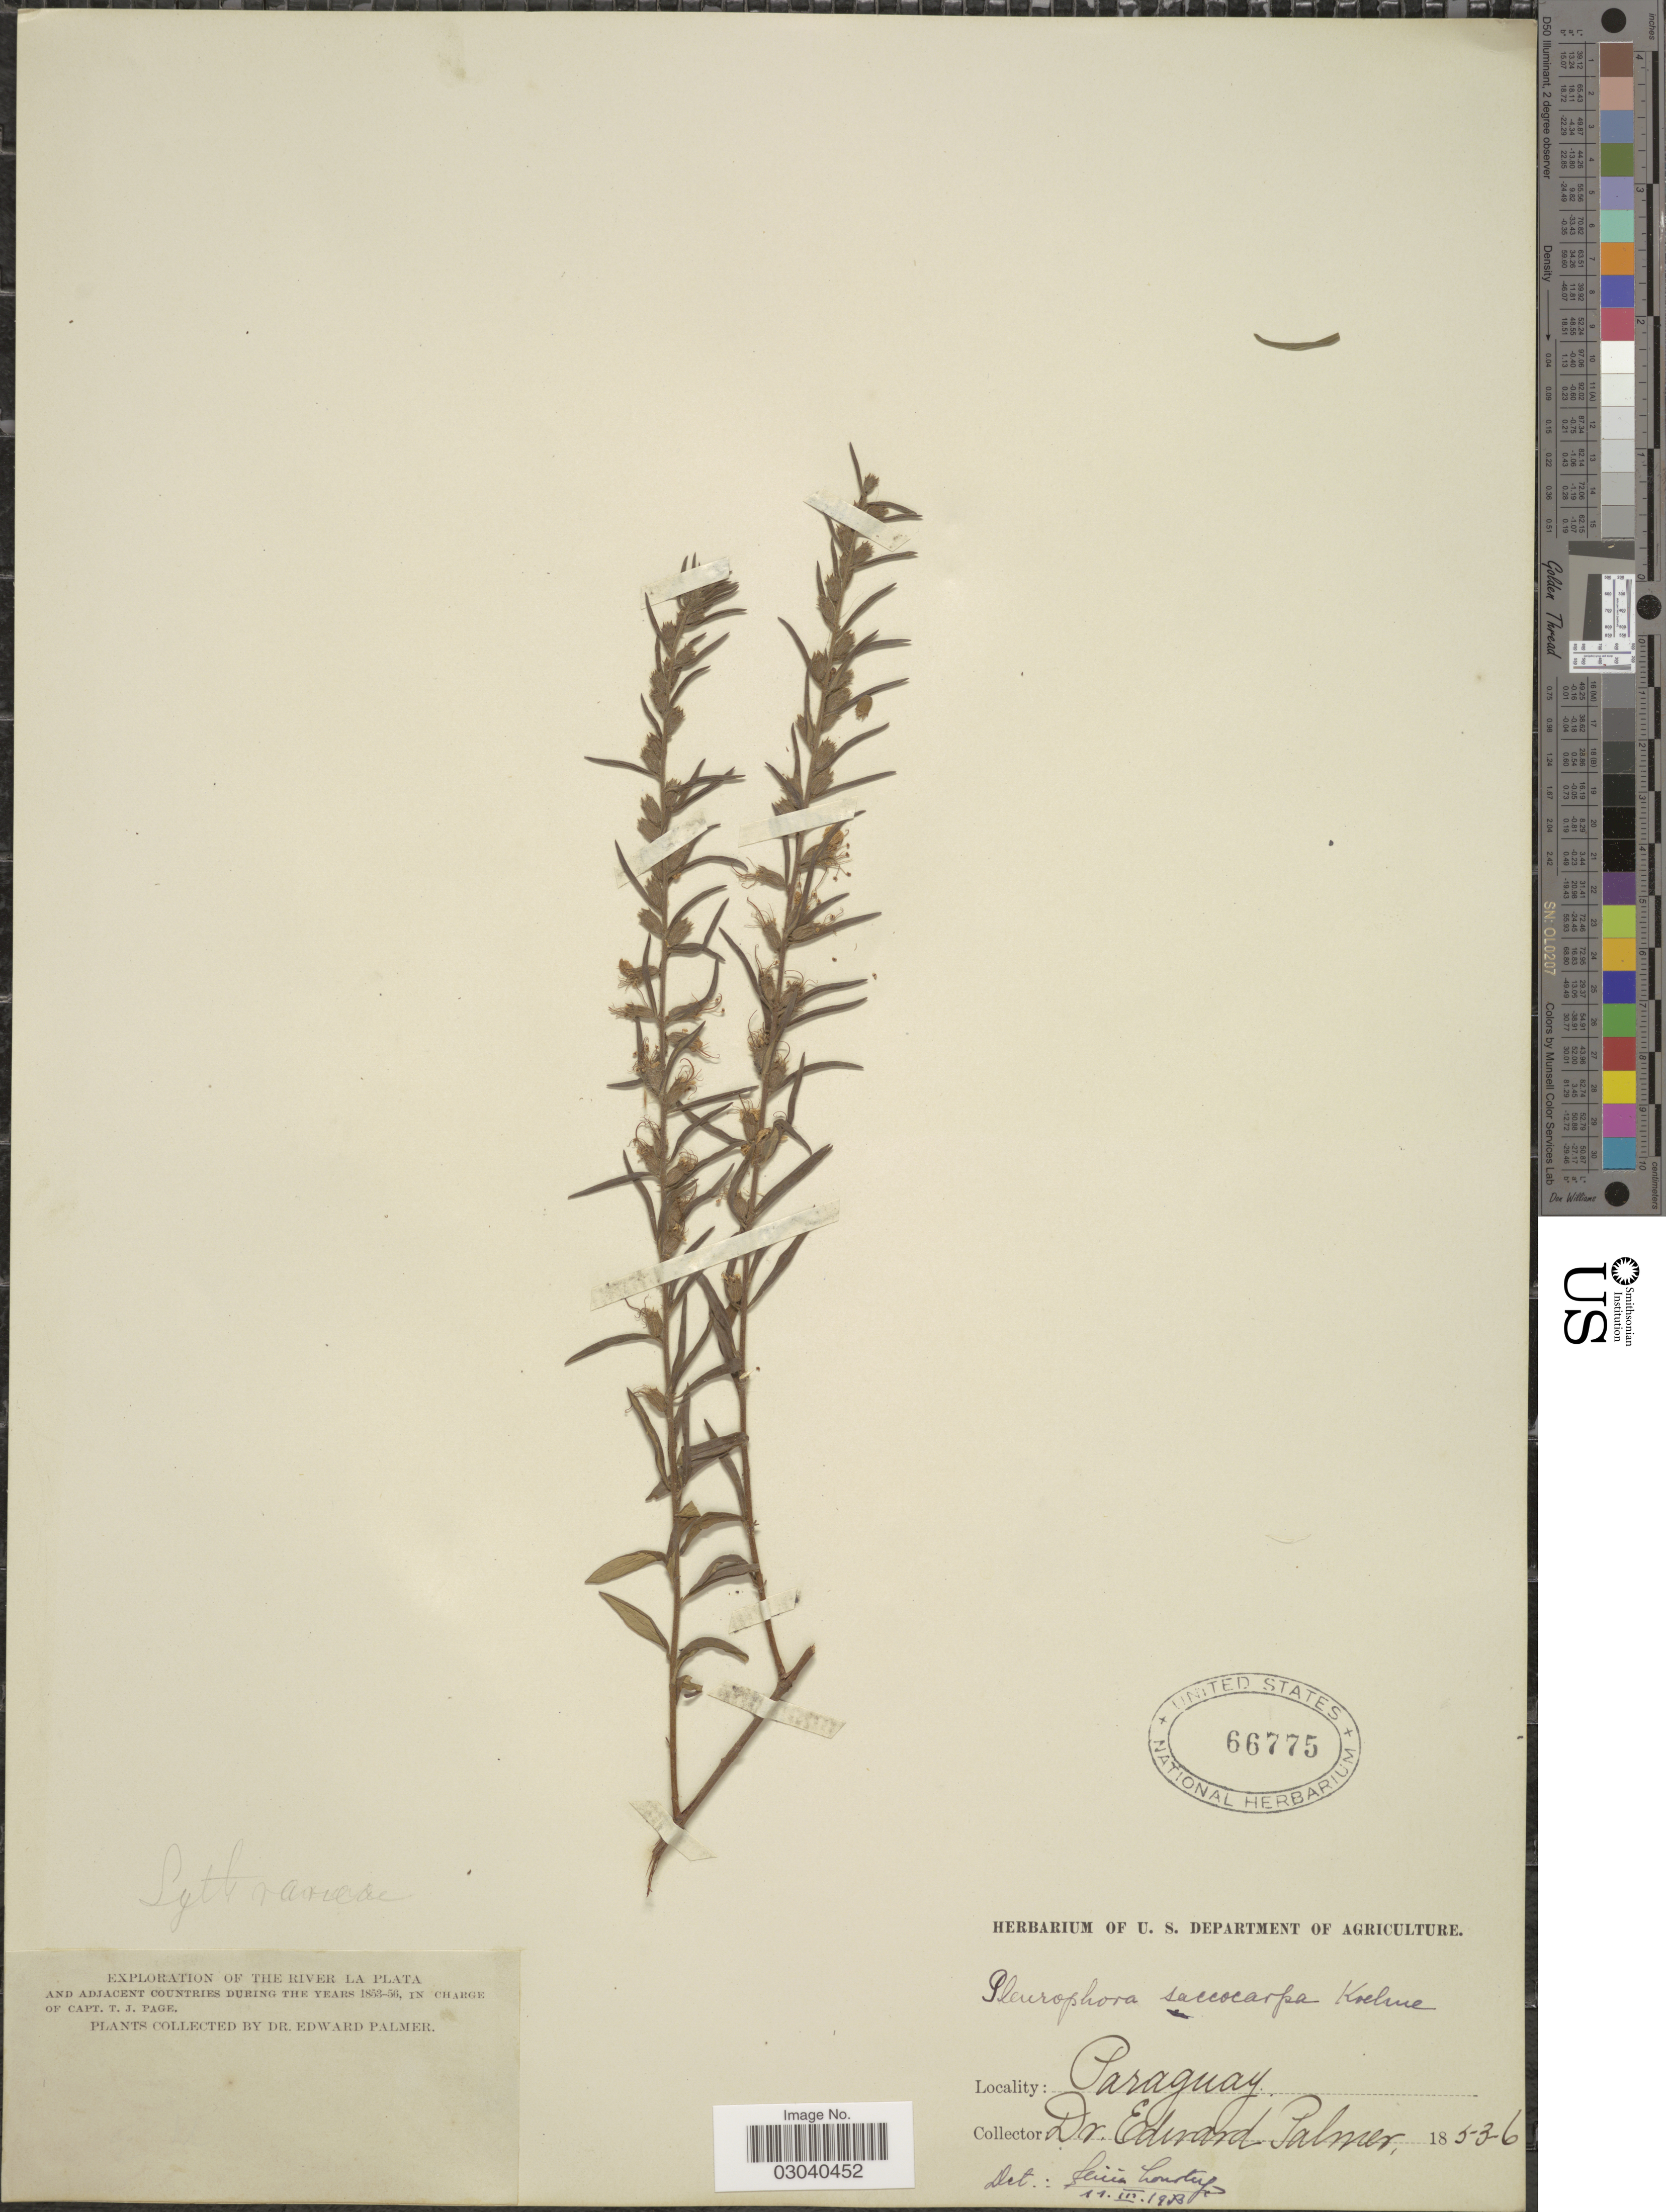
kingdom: Plantae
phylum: Tracheophyta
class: Magnoliopsida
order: Myrtales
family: Lythraceae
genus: Pleurophora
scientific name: Pleurophora saccocarpa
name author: Koehne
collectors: E. Palmer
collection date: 1853/1856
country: Paraguay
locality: The River Plata.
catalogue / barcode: US 66775